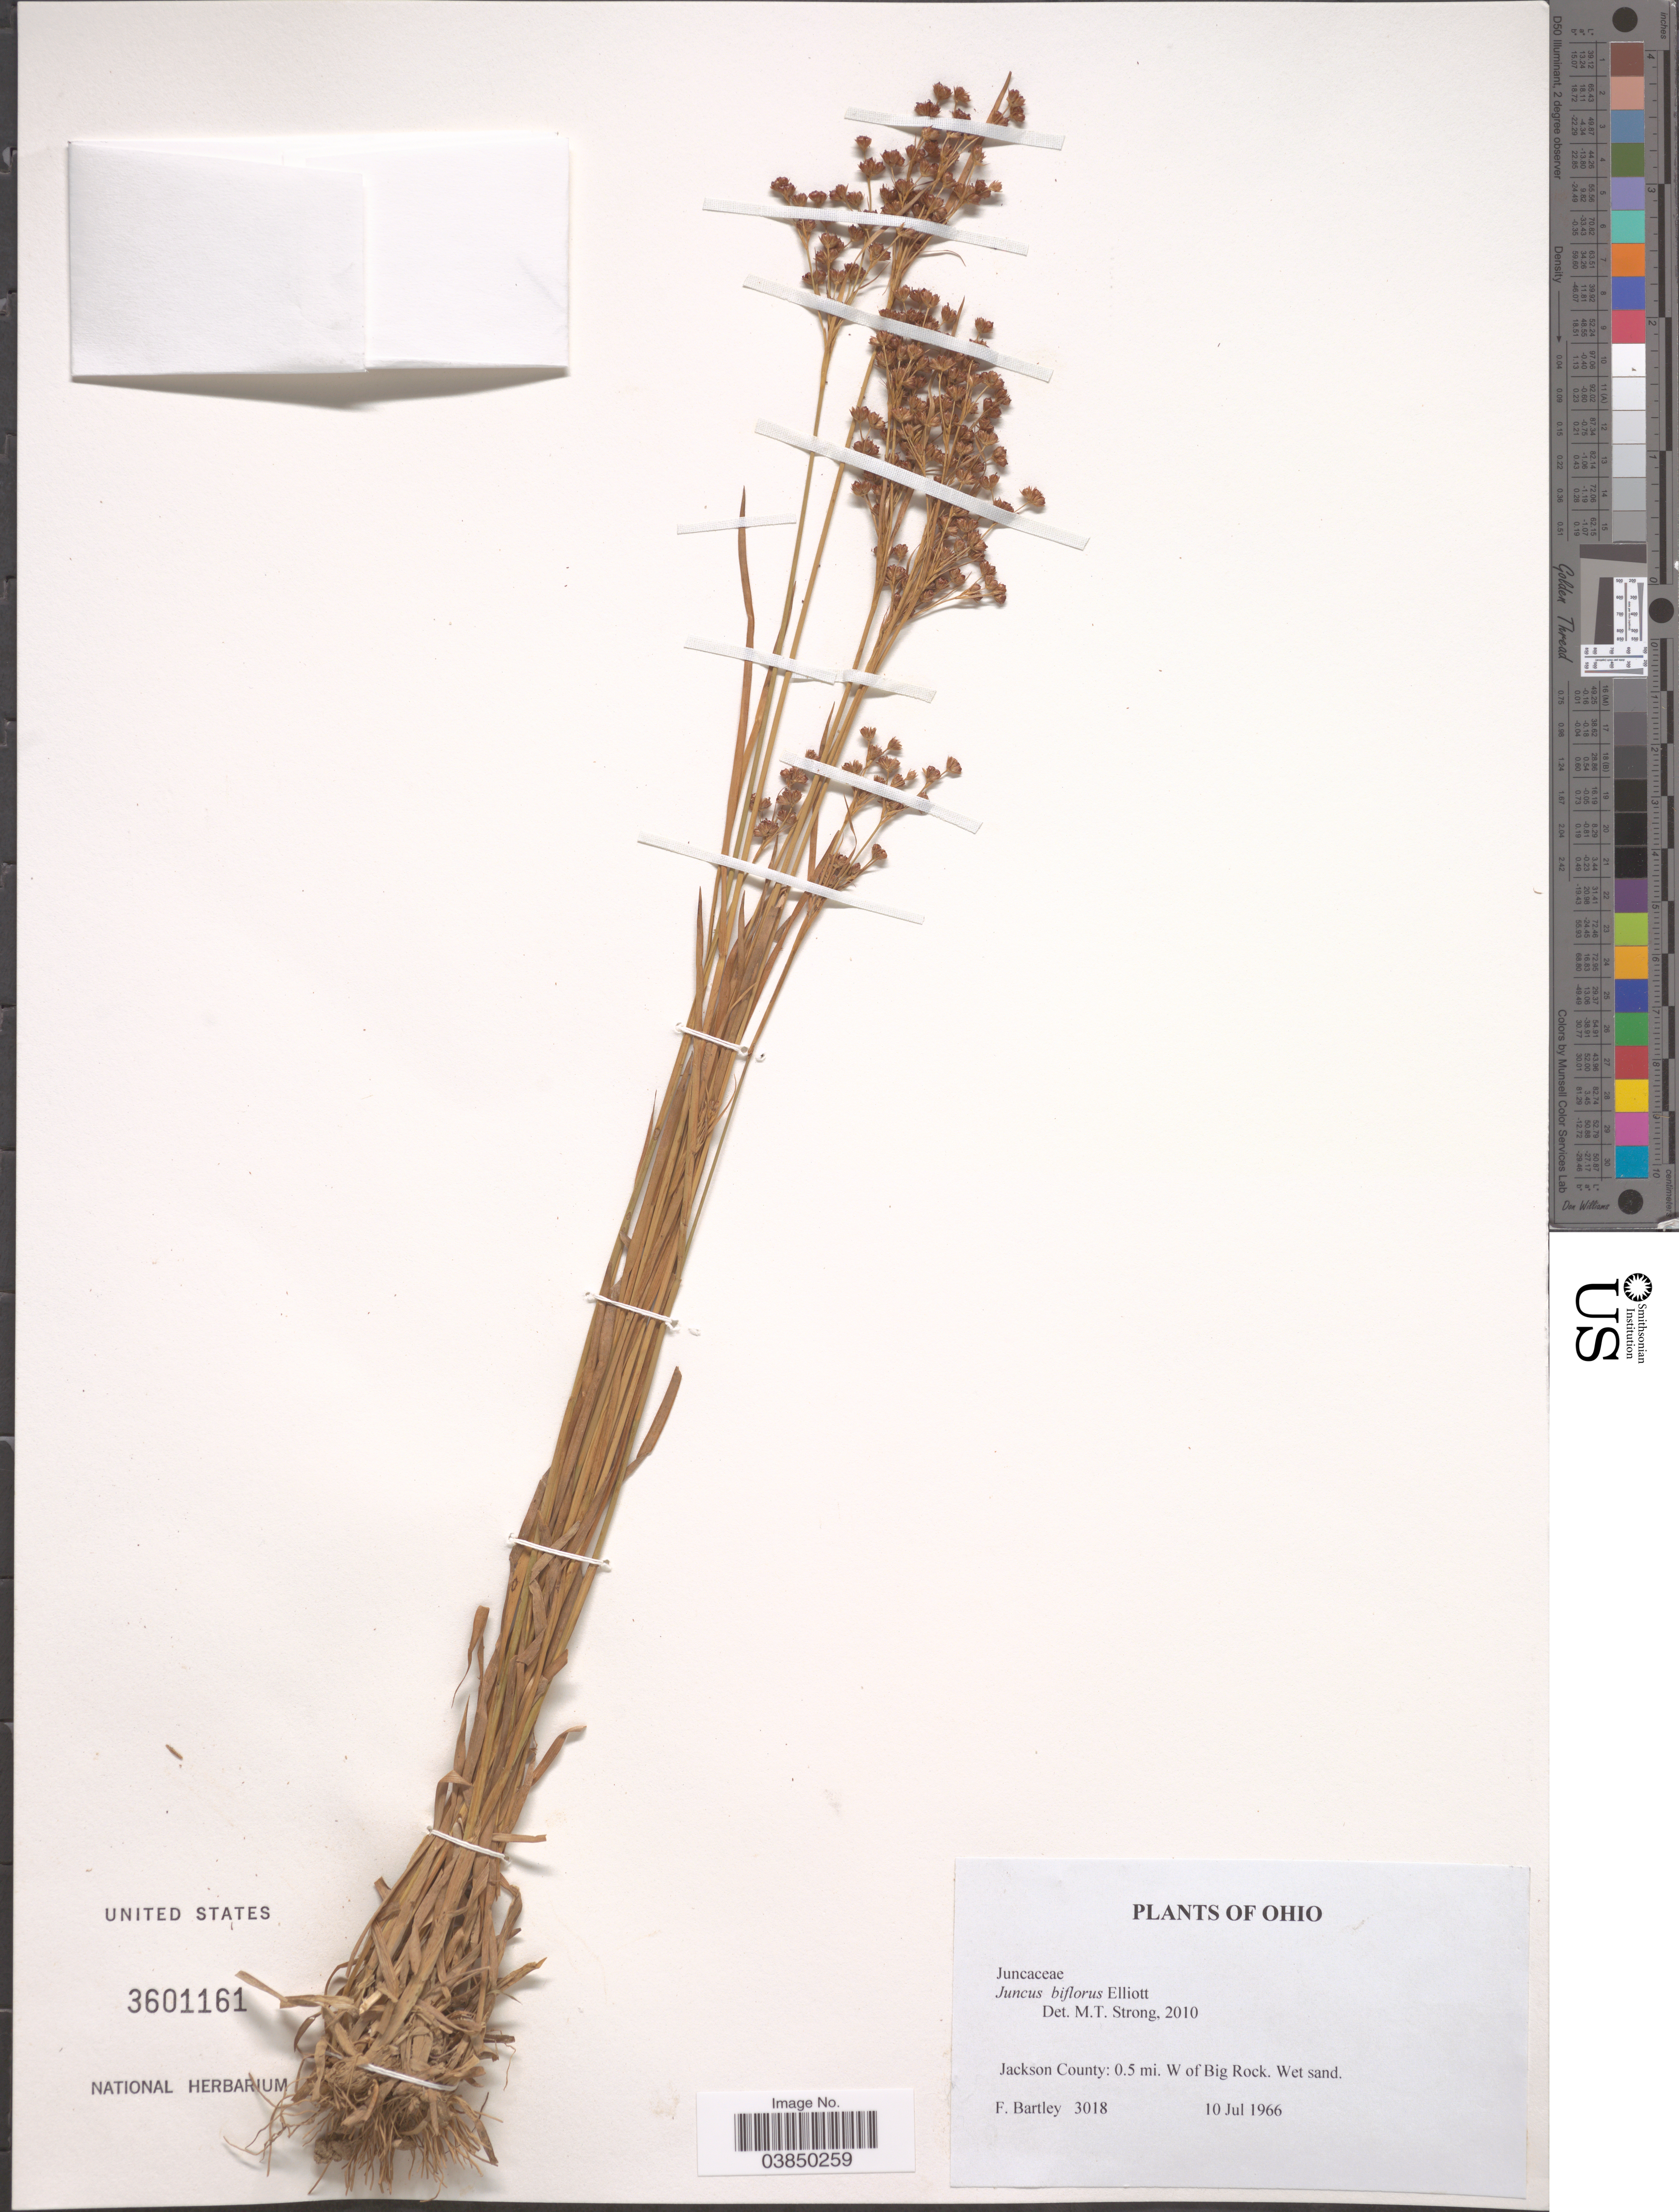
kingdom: Plantae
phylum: Tracheophyta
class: Liliopsida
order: Poales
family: Juncaceae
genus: Juncus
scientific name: Juncus biflorus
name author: Ell.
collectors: F. Bartley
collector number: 3018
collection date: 1966-07-10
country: United States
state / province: Ohio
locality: Jackson County: 0.5 mi. W of Big Rock.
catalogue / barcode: US 3601161